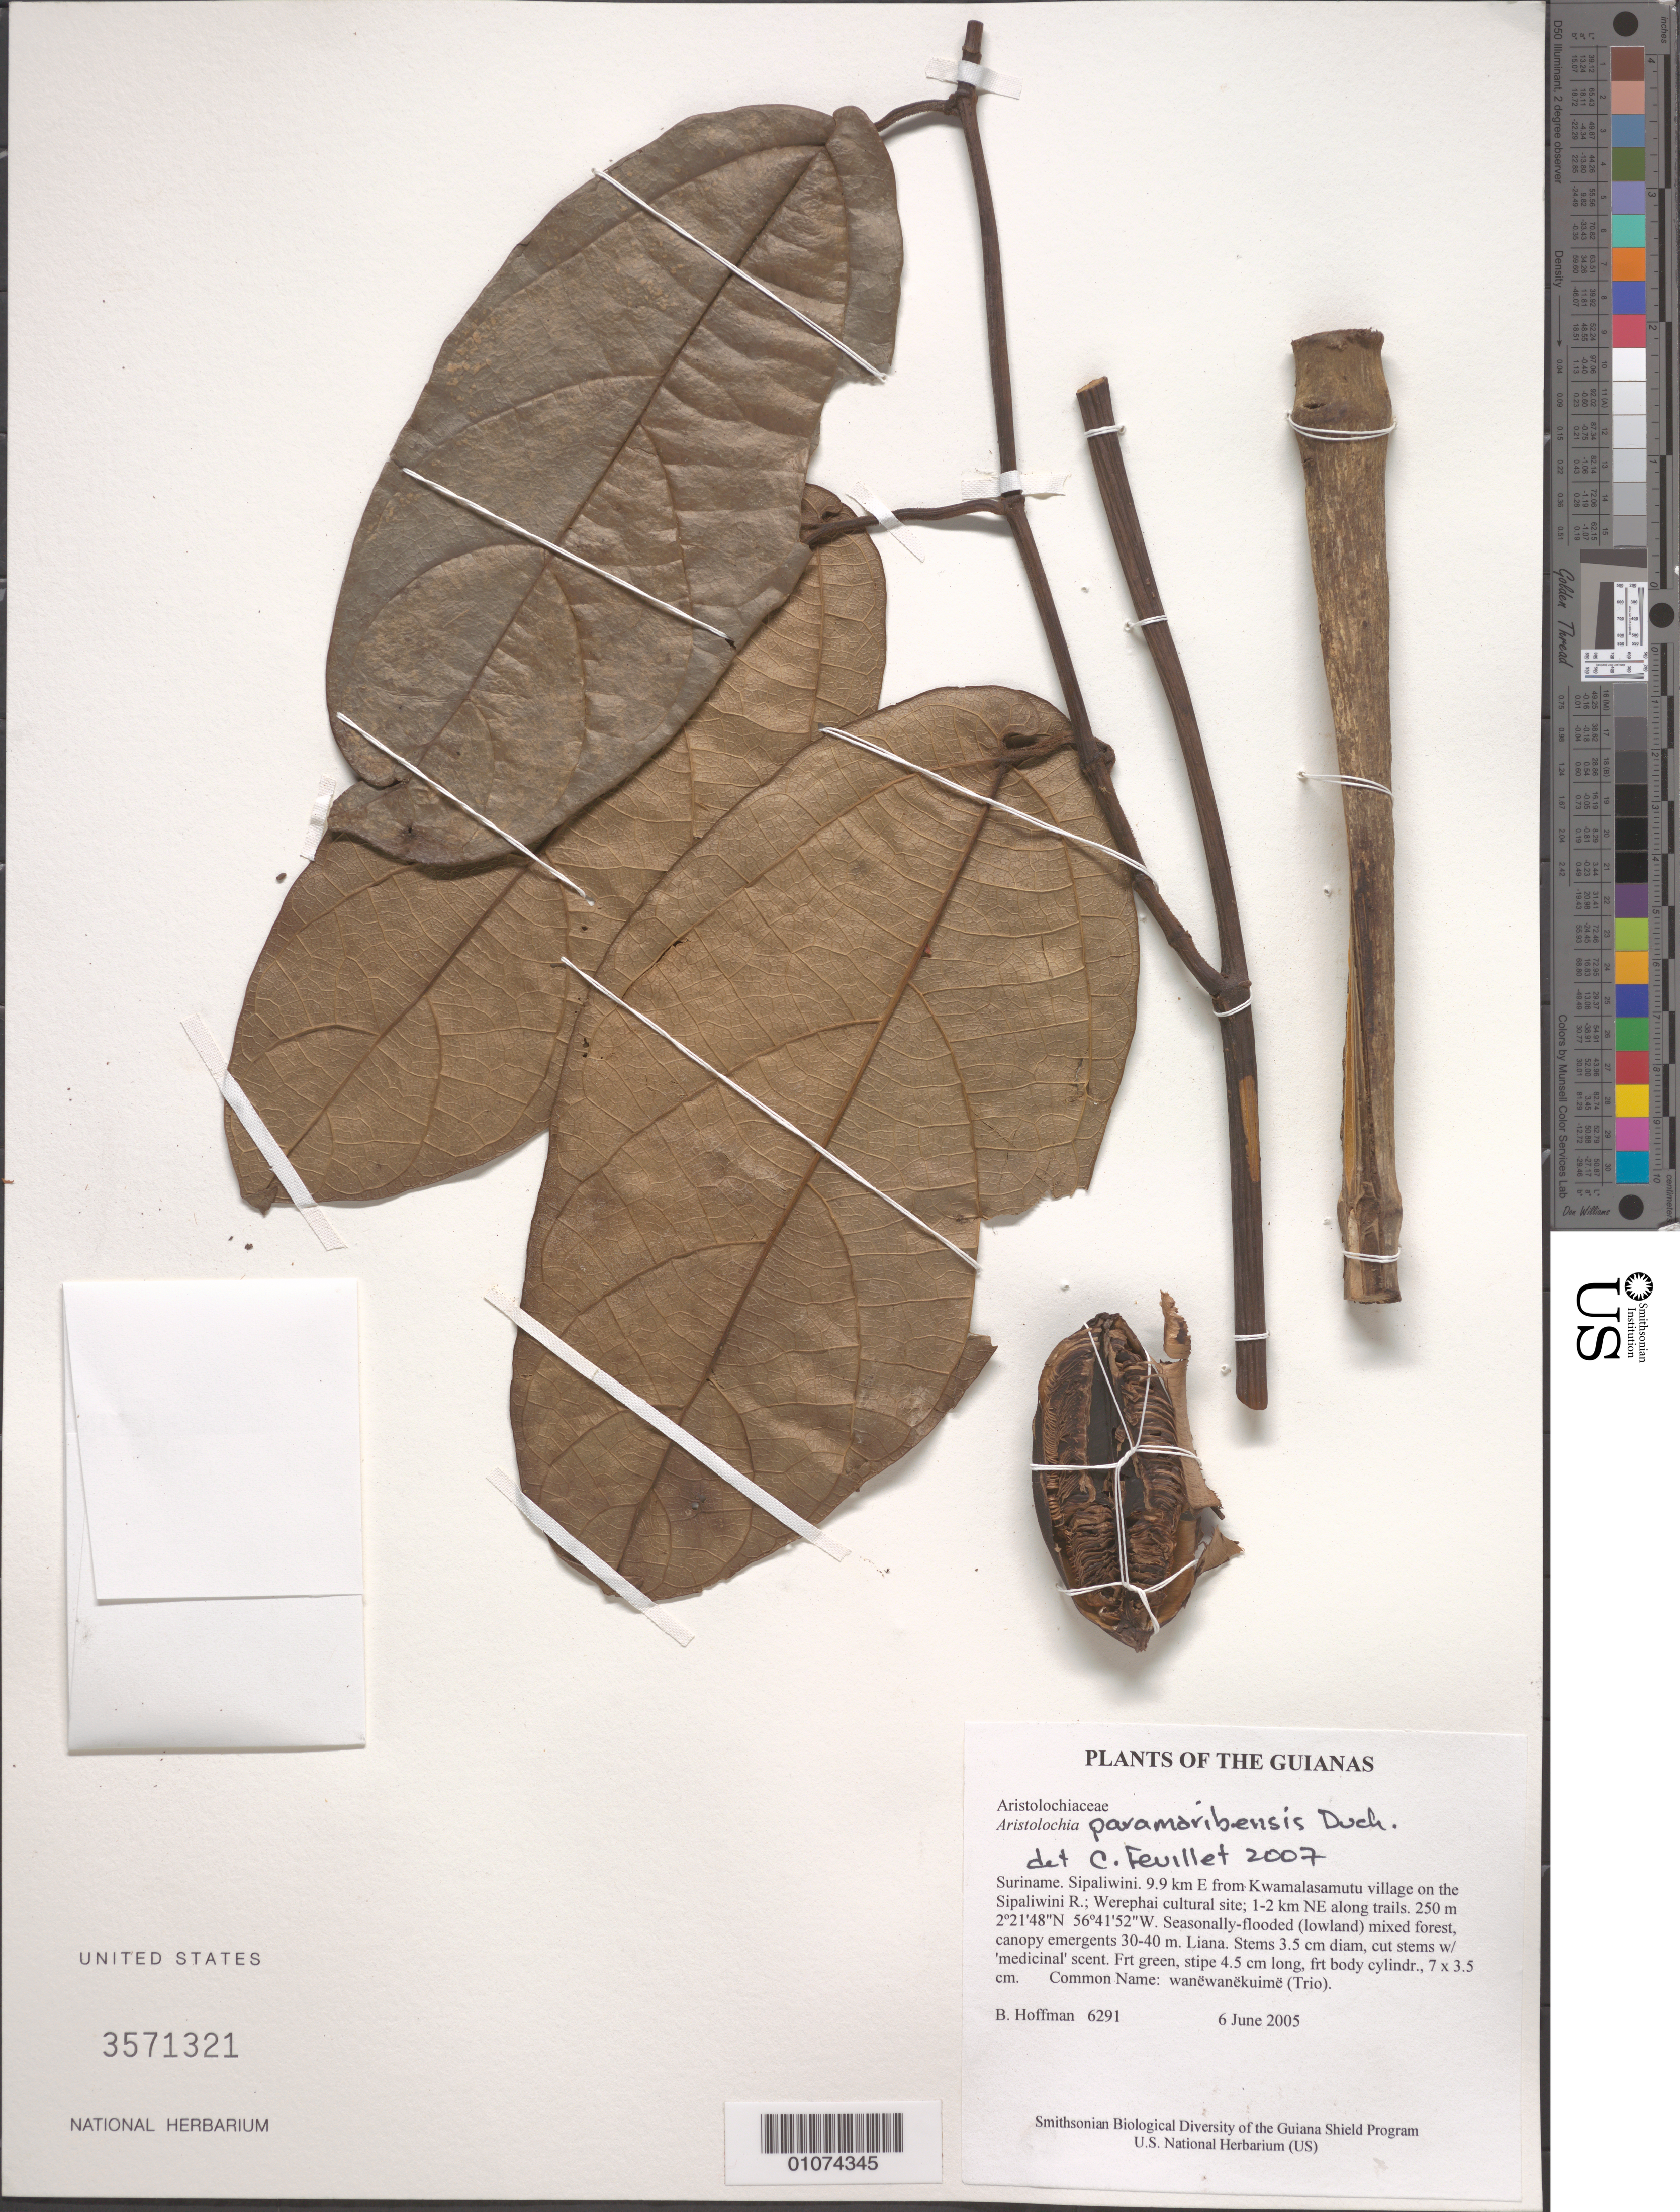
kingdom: Plantae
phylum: Tracheophyta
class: Magnoliopsida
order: Piperales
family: Aristolochiaceae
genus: Aristolochia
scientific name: Aristolochia paramaribensis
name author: Duch.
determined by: Feuillet, C.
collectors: B. Hoffman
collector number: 6291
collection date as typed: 6 June 2005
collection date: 2005-06-06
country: Suriname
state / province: Sipaliwini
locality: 9.9 km E from Kwamalasamutu village on the Sipaliwini R.; Werephai cultural site; 1-2 km NE along trails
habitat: Seasonally-flooded (lowland) mixed forest, canopy emergents 30-40 m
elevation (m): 250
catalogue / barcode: US 3571321